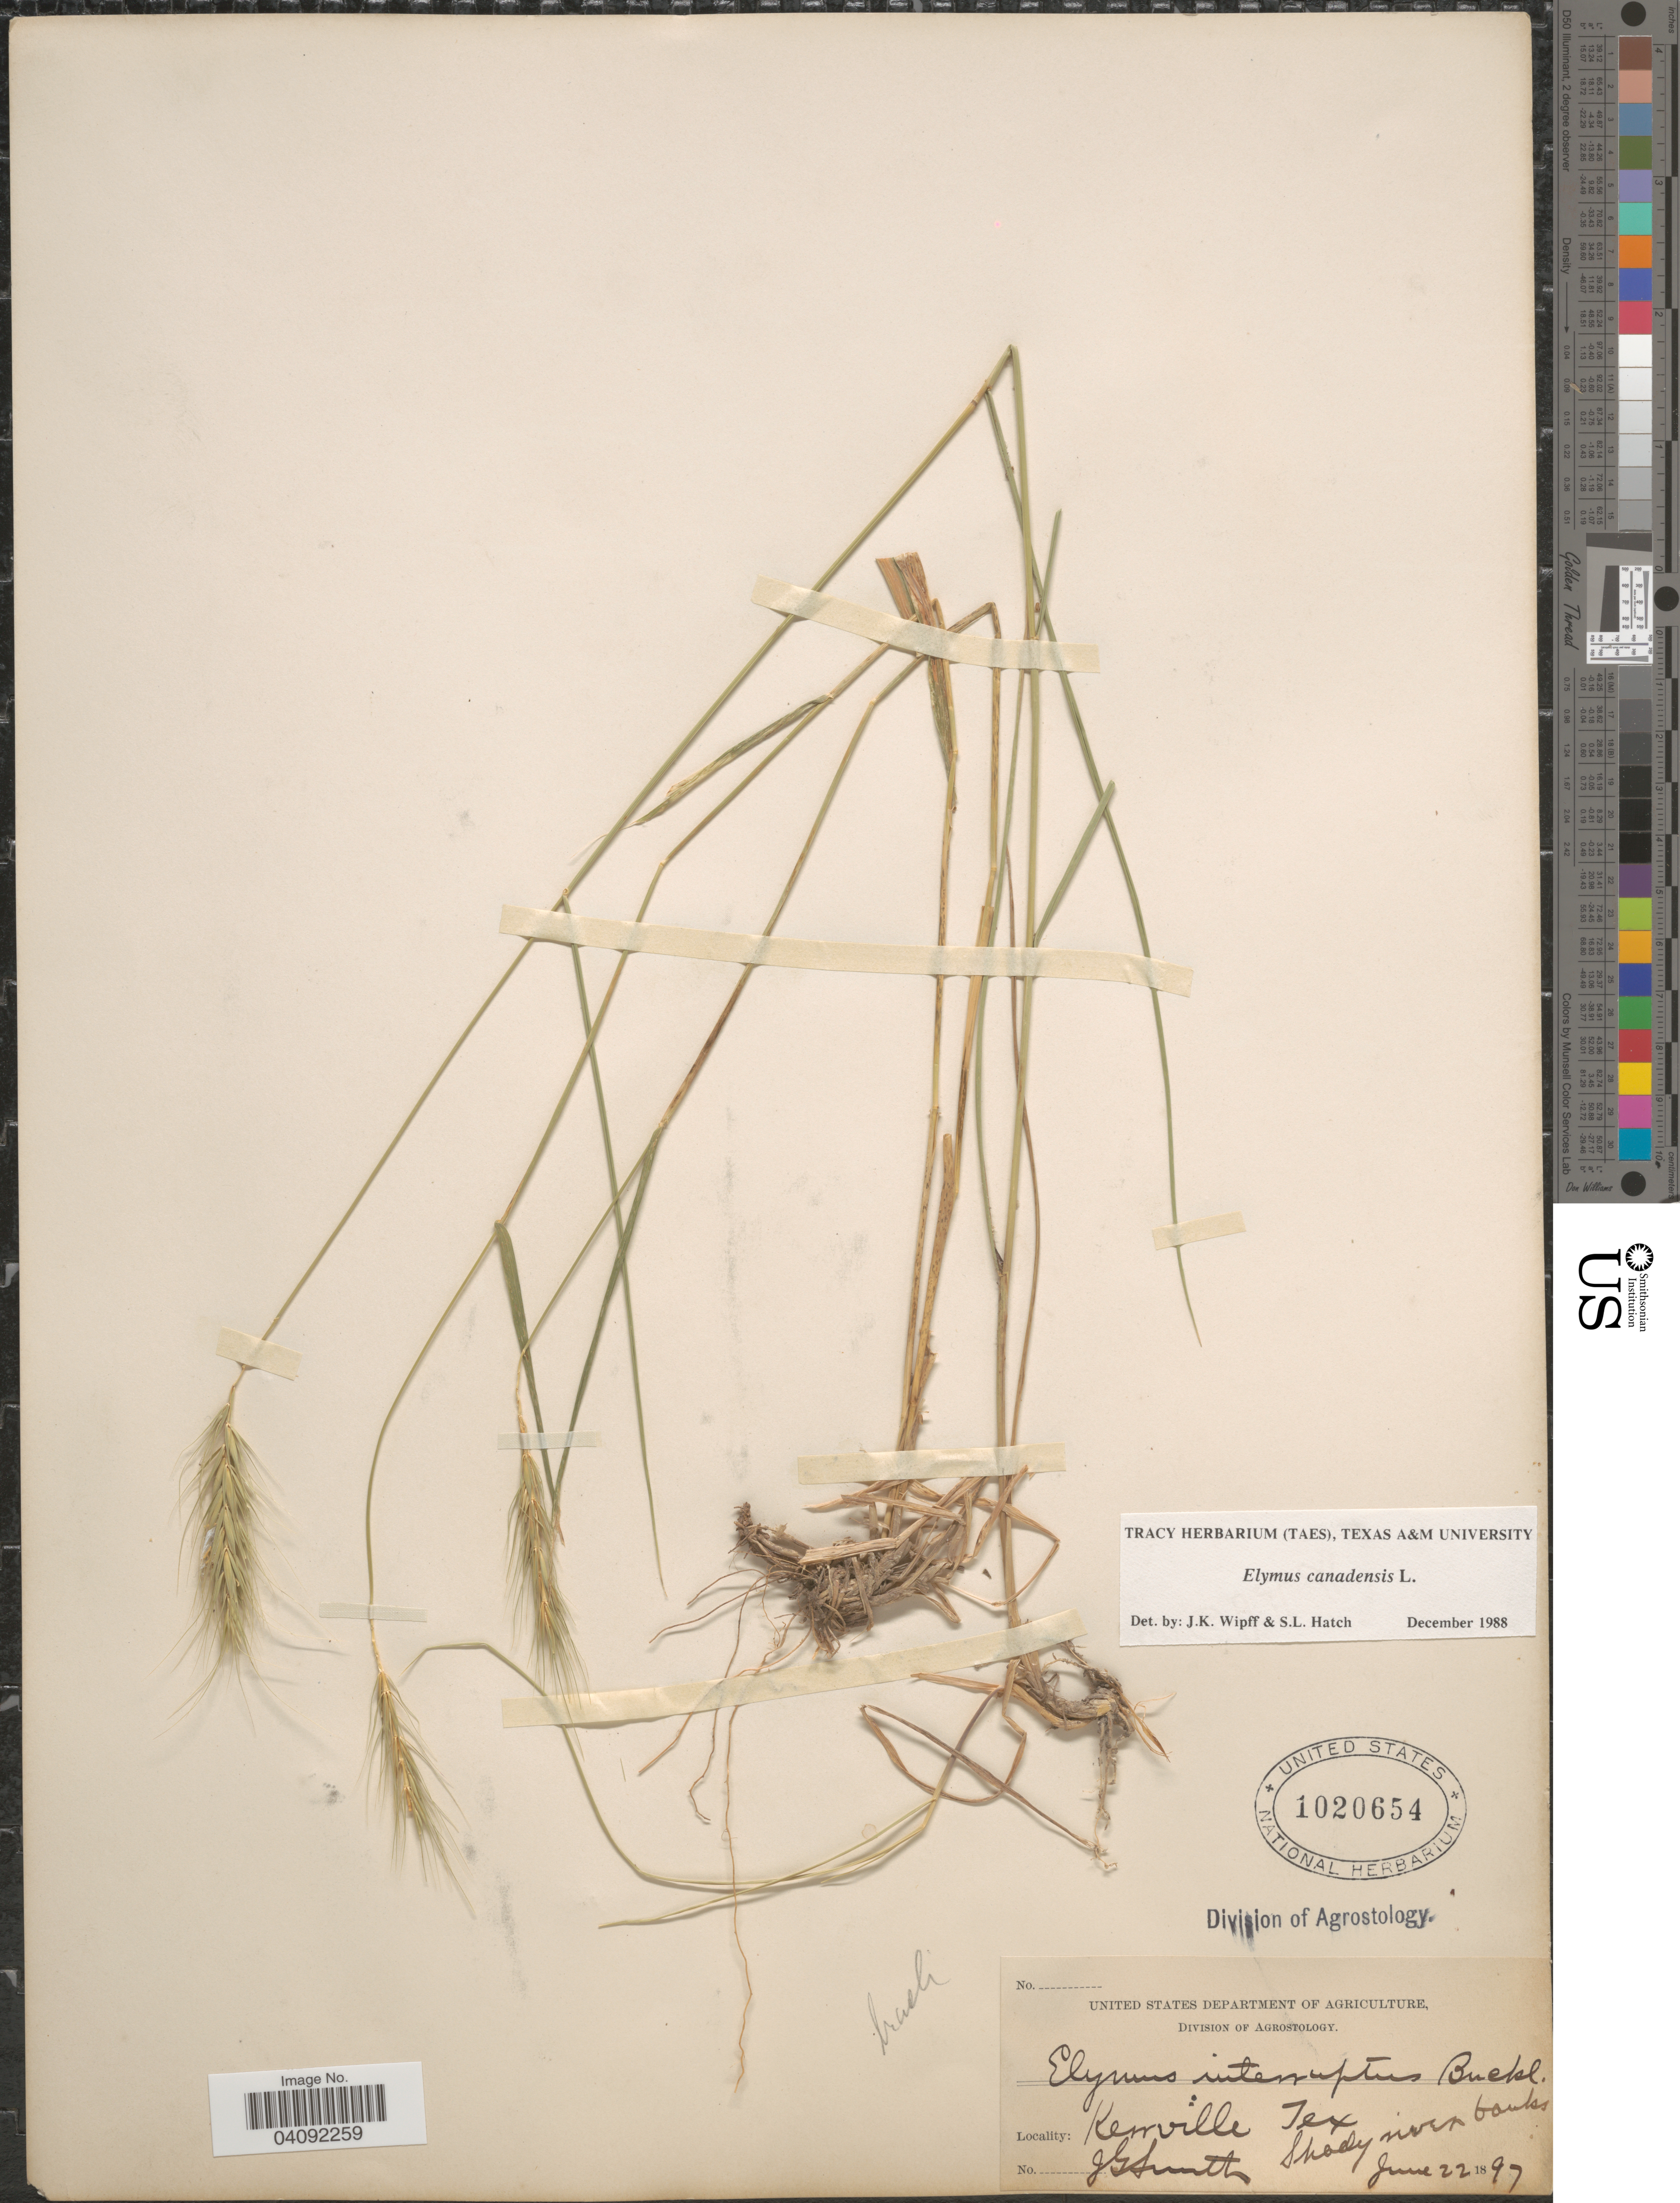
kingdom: Plantae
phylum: Tracheophyta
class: Liliopsida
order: Poales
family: Poaceae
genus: Elymus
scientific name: Elymus elymoides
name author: (Raf.) Swezey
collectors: J. G. Smith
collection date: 1897-06-22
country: United States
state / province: Texas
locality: Kerrville. Shady river banks.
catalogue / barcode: US 1020654